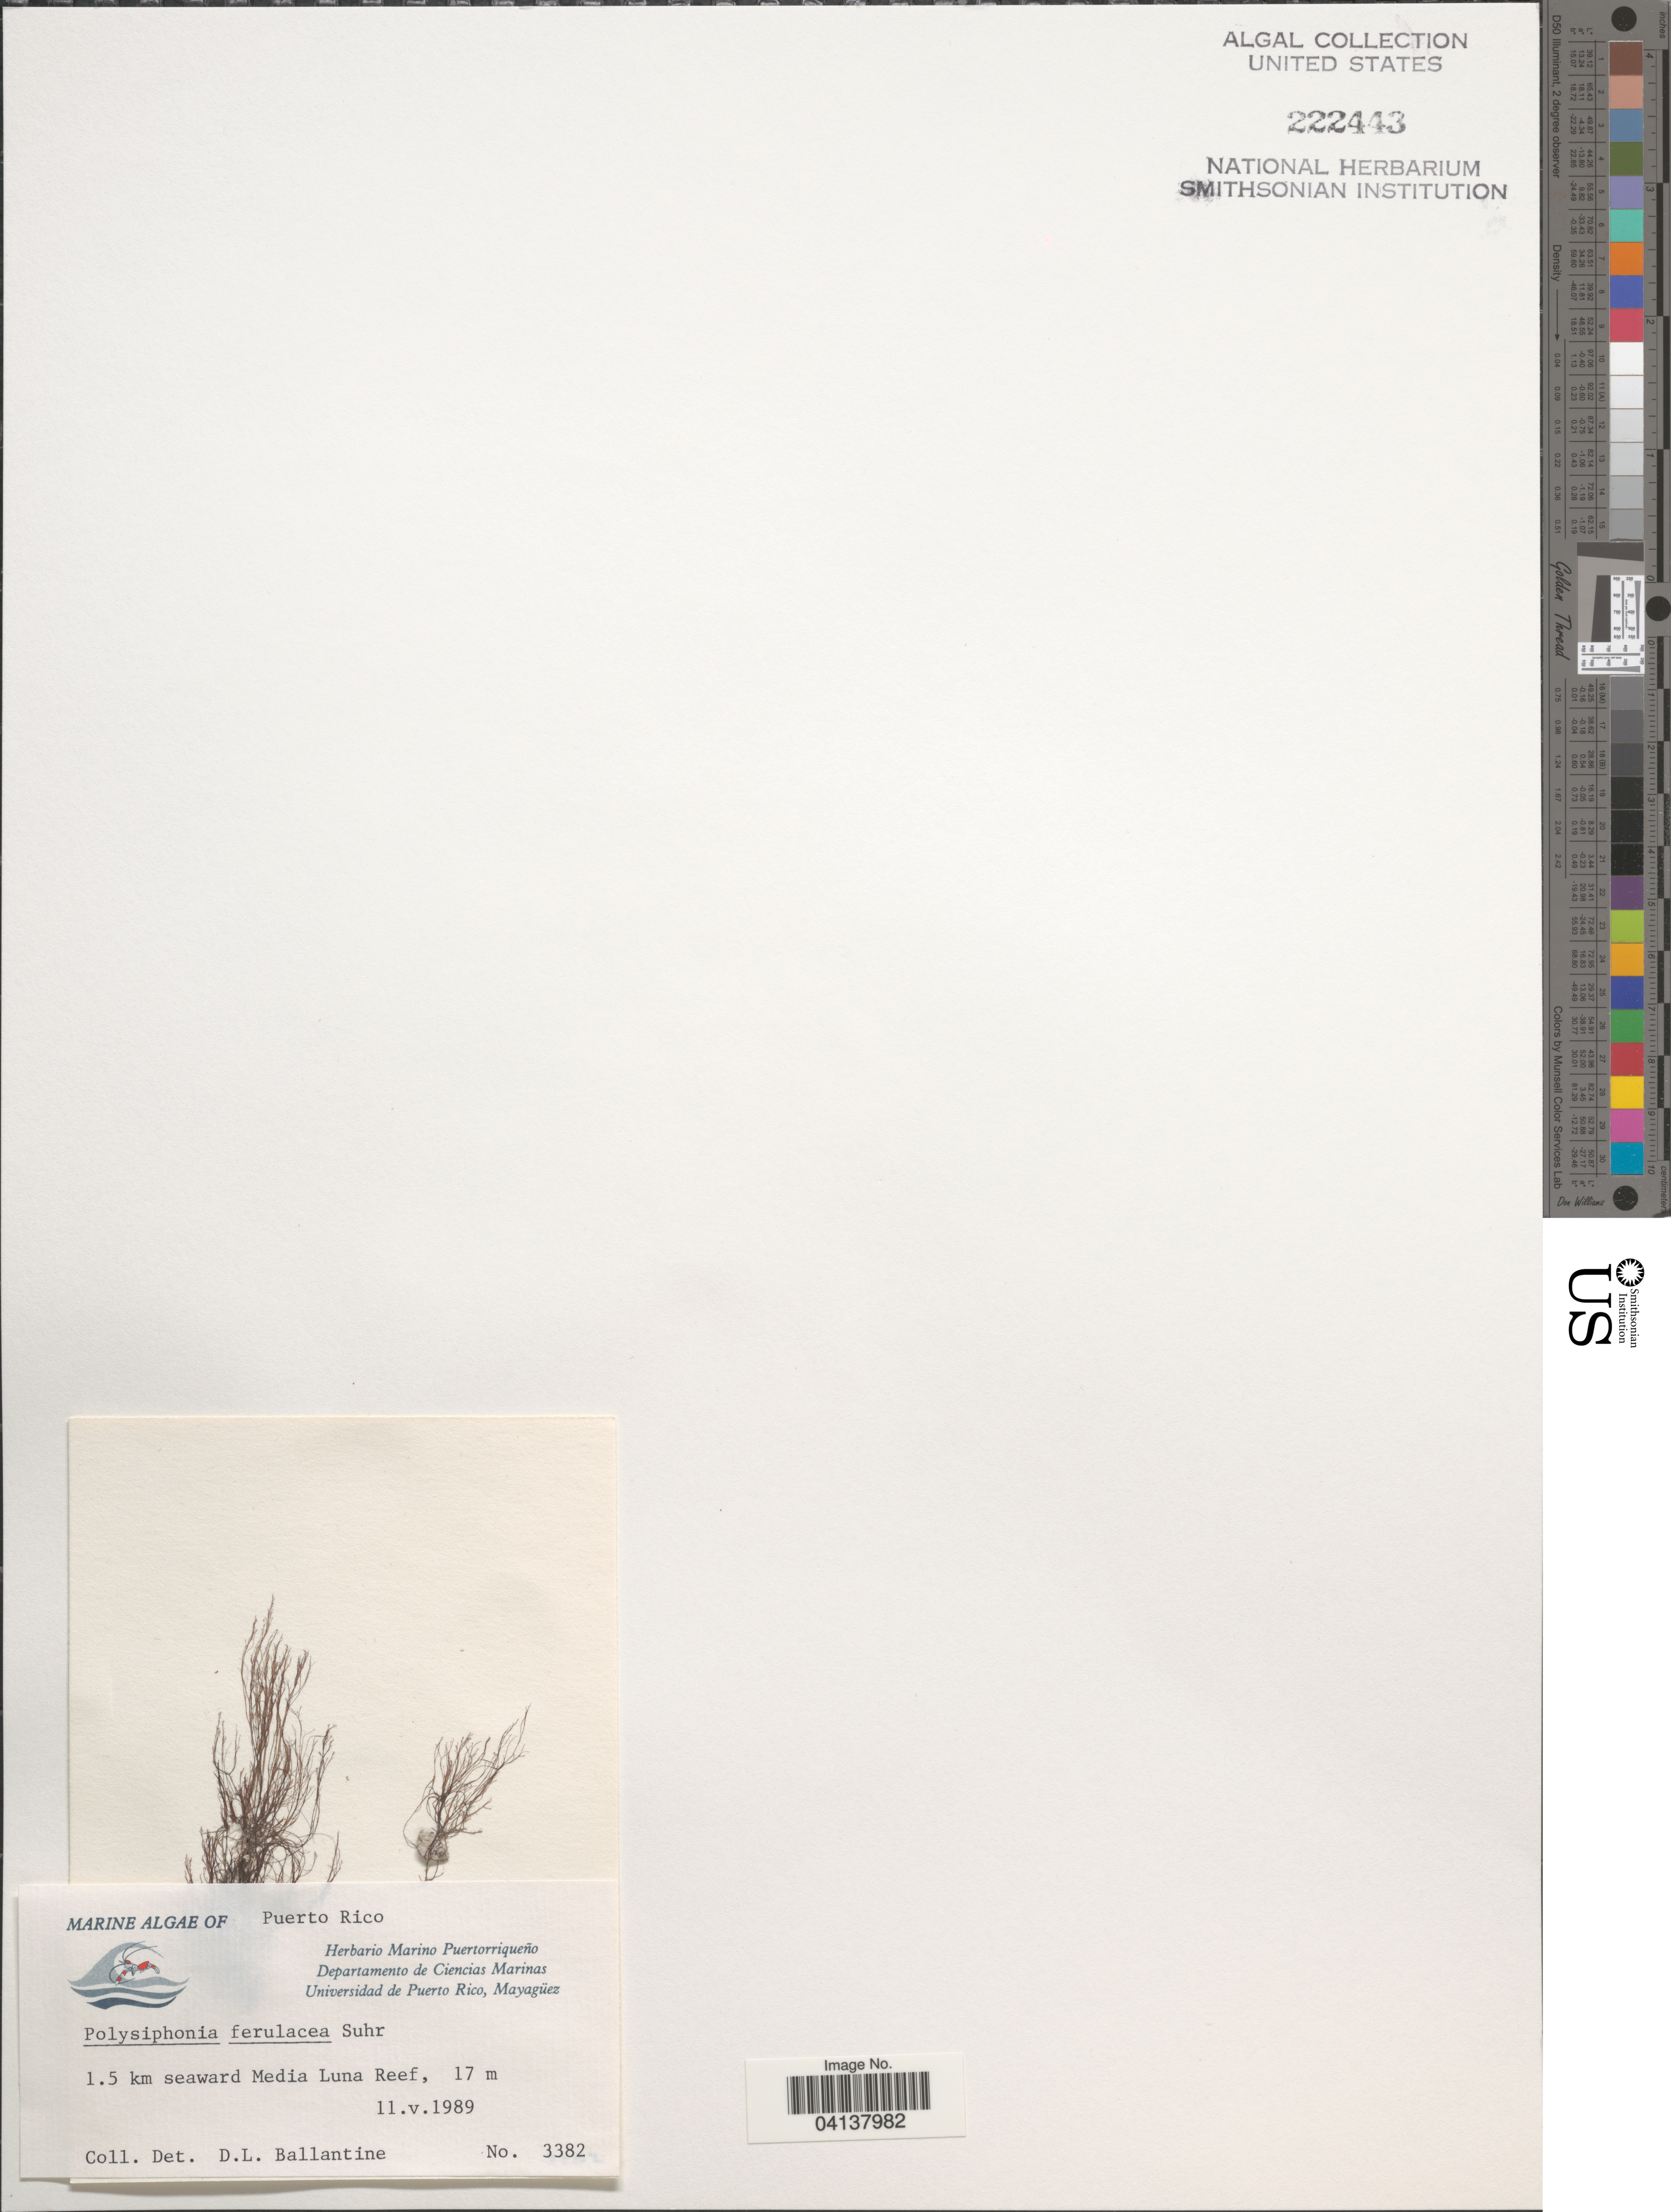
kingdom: Plantae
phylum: Rhodophyta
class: Florideophyceae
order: Ceramiales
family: Rhodomelaceae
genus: Melanothamnus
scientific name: Melanothamnus ferulaceus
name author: (Suhr ex J. Agardh) Diaz-Tapia & Maggs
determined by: Algae name updating Project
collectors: D.L. Ballantine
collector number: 3382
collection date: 1989-05-11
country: Puerto Rico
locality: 1.5 km seaward Media Luna Reef.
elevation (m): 17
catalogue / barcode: US 222443